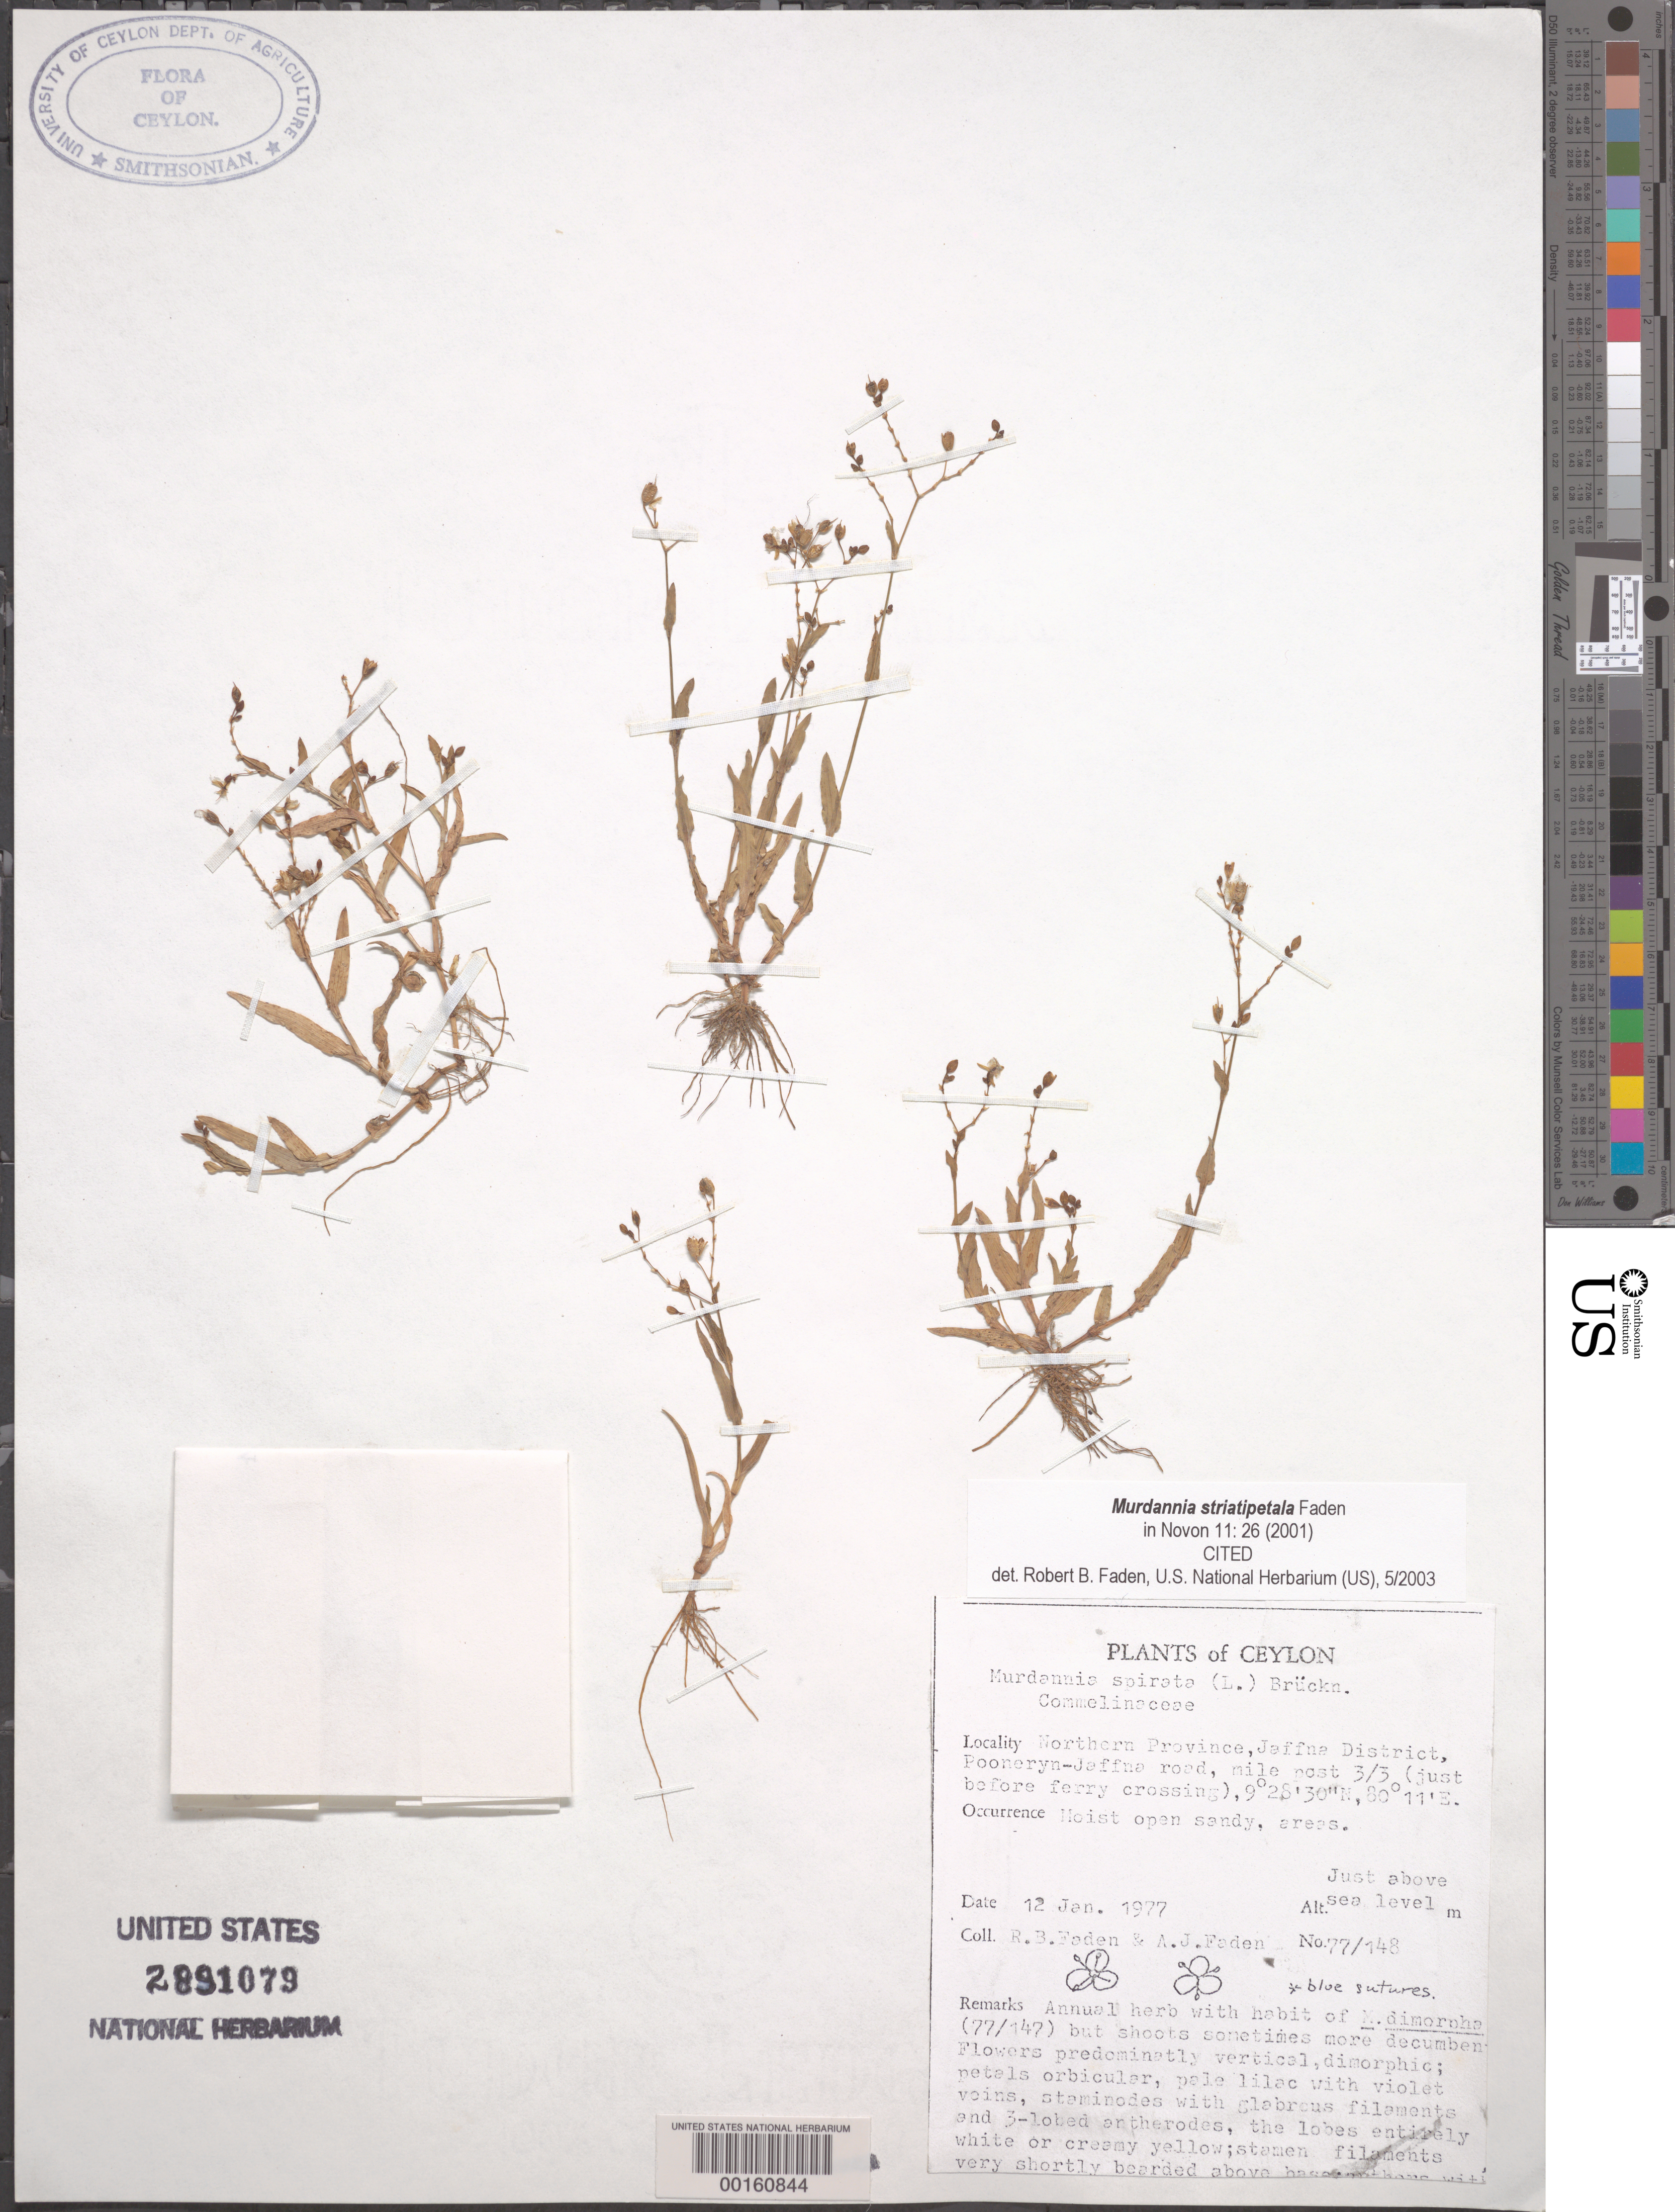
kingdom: Plantae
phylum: Tracheophyta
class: Liliopsida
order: Commelinales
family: Commelinaceae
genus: Murdannia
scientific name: Murdannia spirata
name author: (L.) G. Brückn.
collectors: R. B. Faden & A. J. Faden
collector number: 77/148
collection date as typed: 12 Jan 1977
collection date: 1977-01-12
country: Sri Lanka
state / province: Northern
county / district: Jaffna Dist.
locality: Pooneryn-jaffna road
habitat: Moist, open, sandy areas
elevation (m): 1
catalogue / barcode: US 2891079